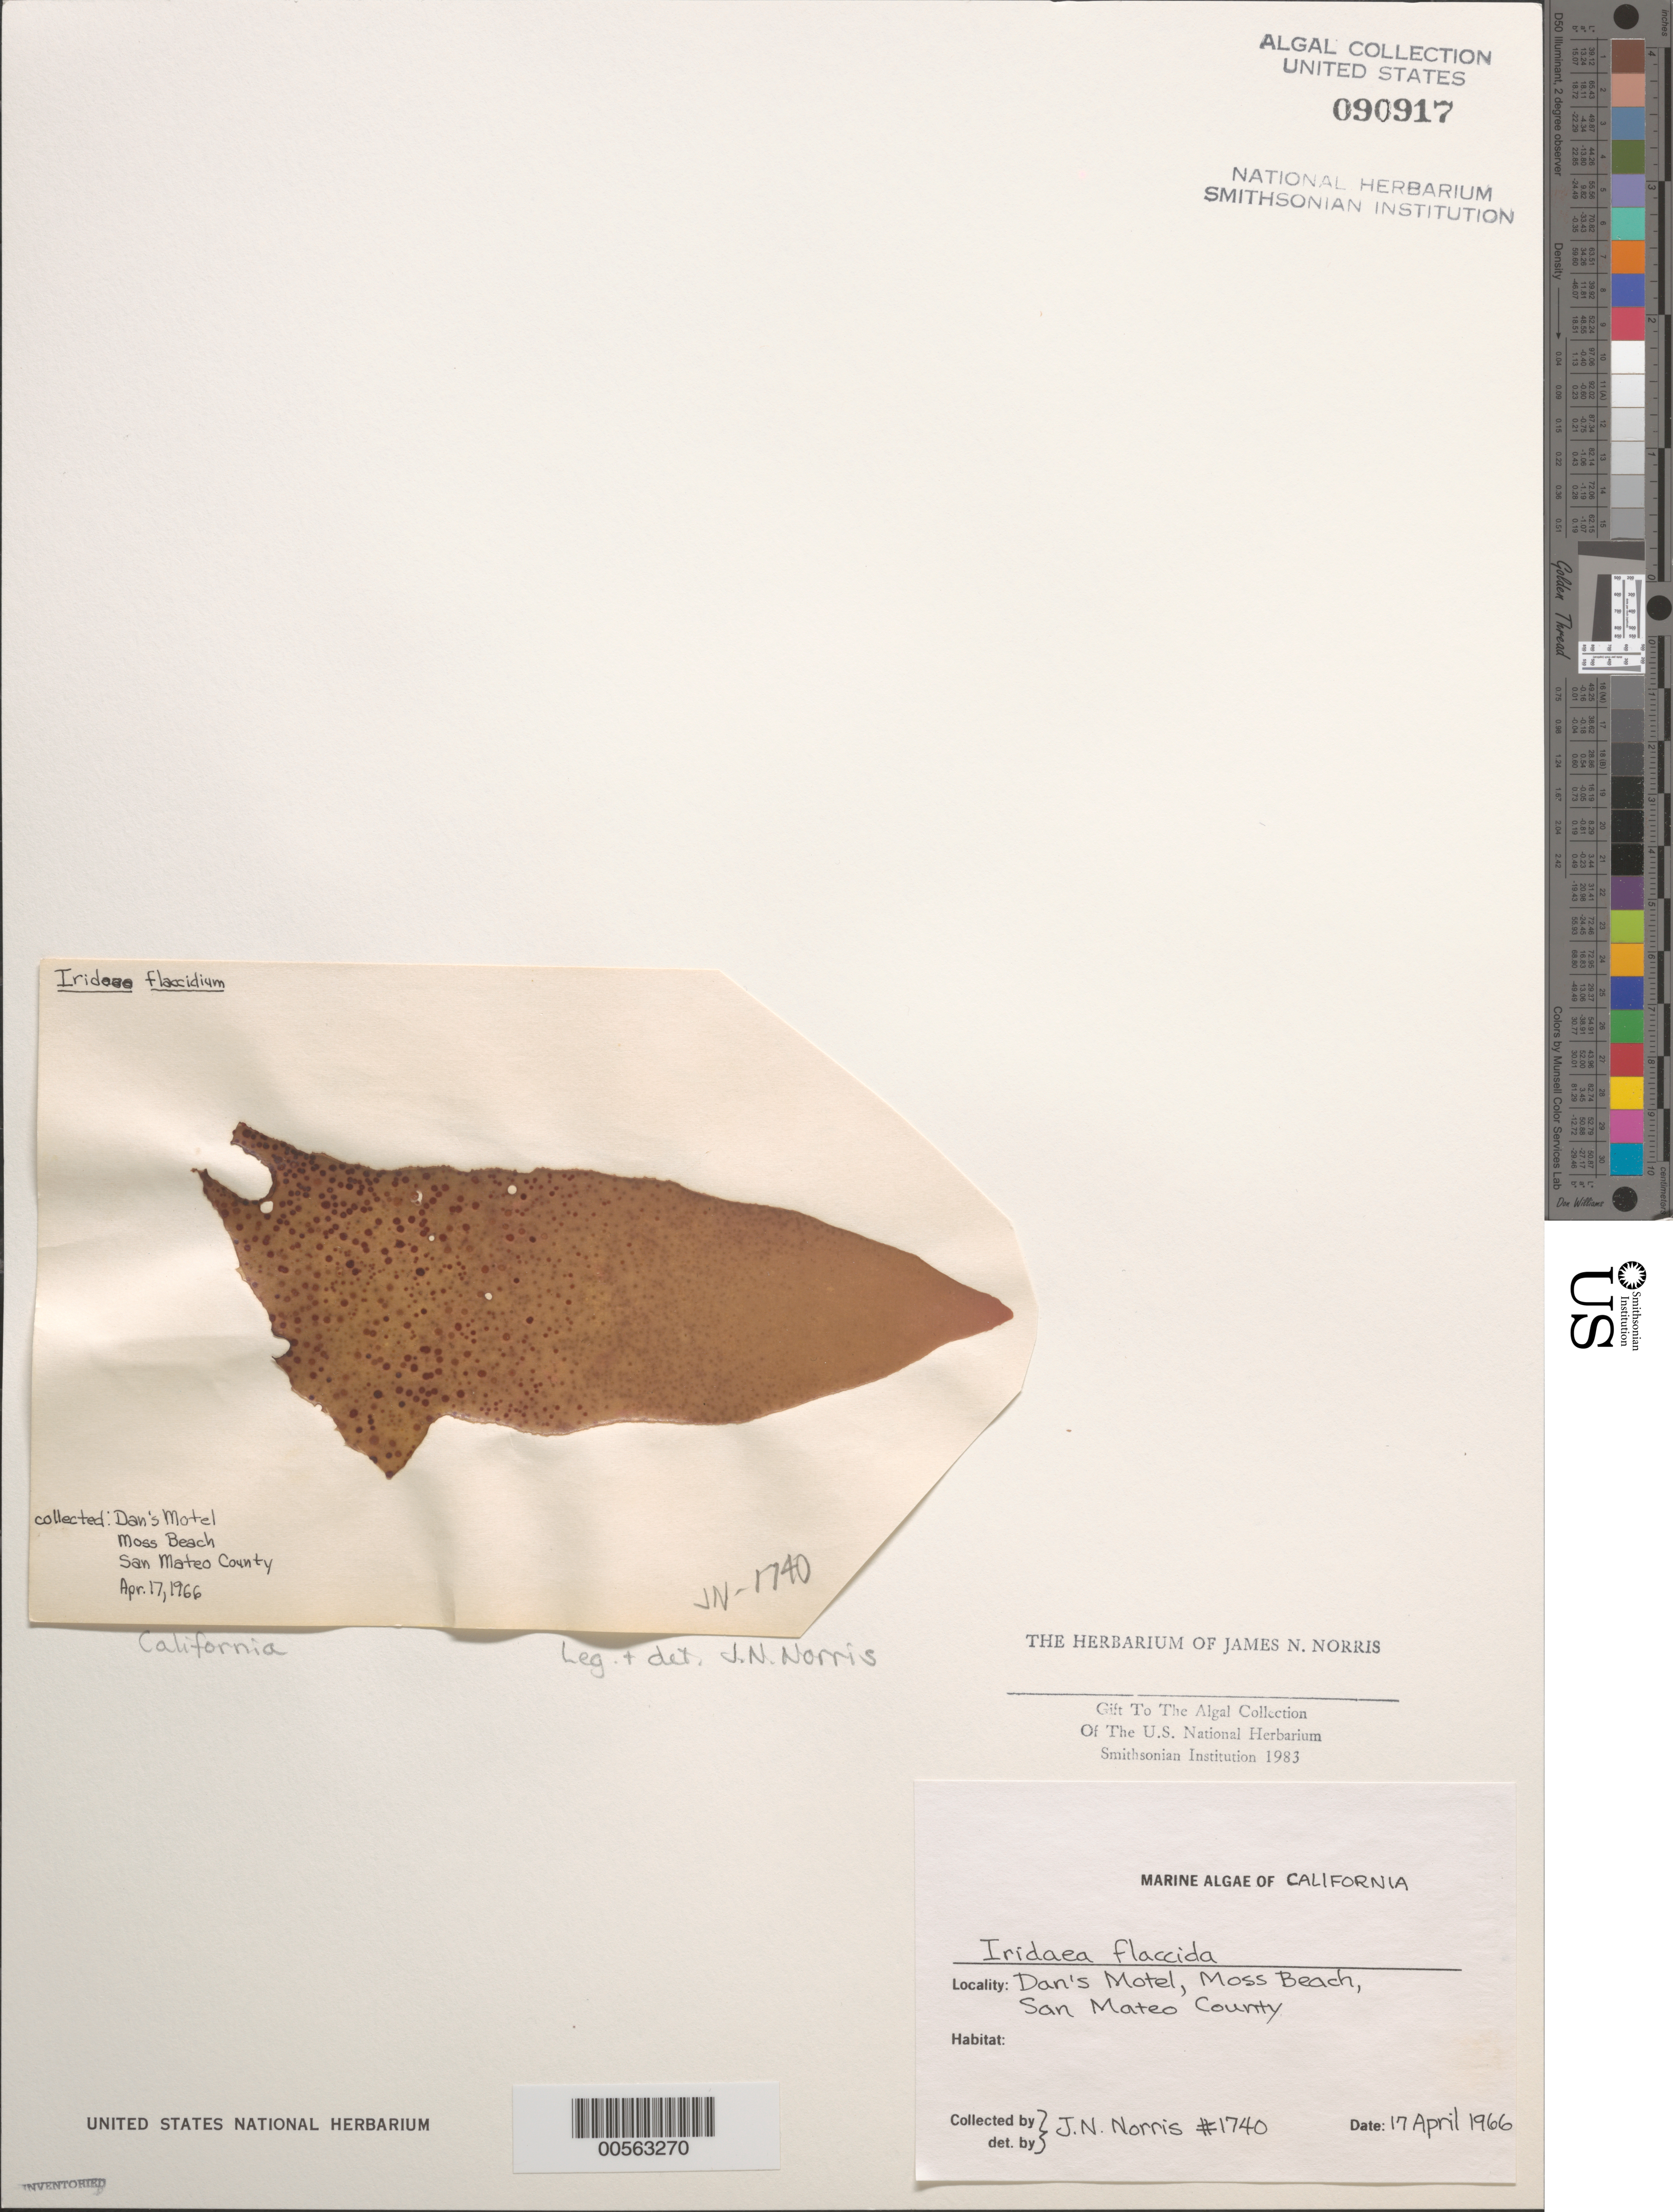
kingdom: Plantae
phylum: Rhodophyta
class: Florideophyceae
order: Gigartinales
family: Gigartinaceae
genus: Mazzaella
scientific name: Mazzaella flaccida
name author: (Setchell & N.L. Gardner) Fredericq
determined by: Algae name updating Project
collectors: J. N. Norris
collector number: JN-1740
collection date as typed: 17 Apr 1966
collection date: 1966-04-17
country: United States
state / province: California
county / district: San Mateo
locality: Dan's Motel, Moss Beach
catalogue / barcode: US 90917